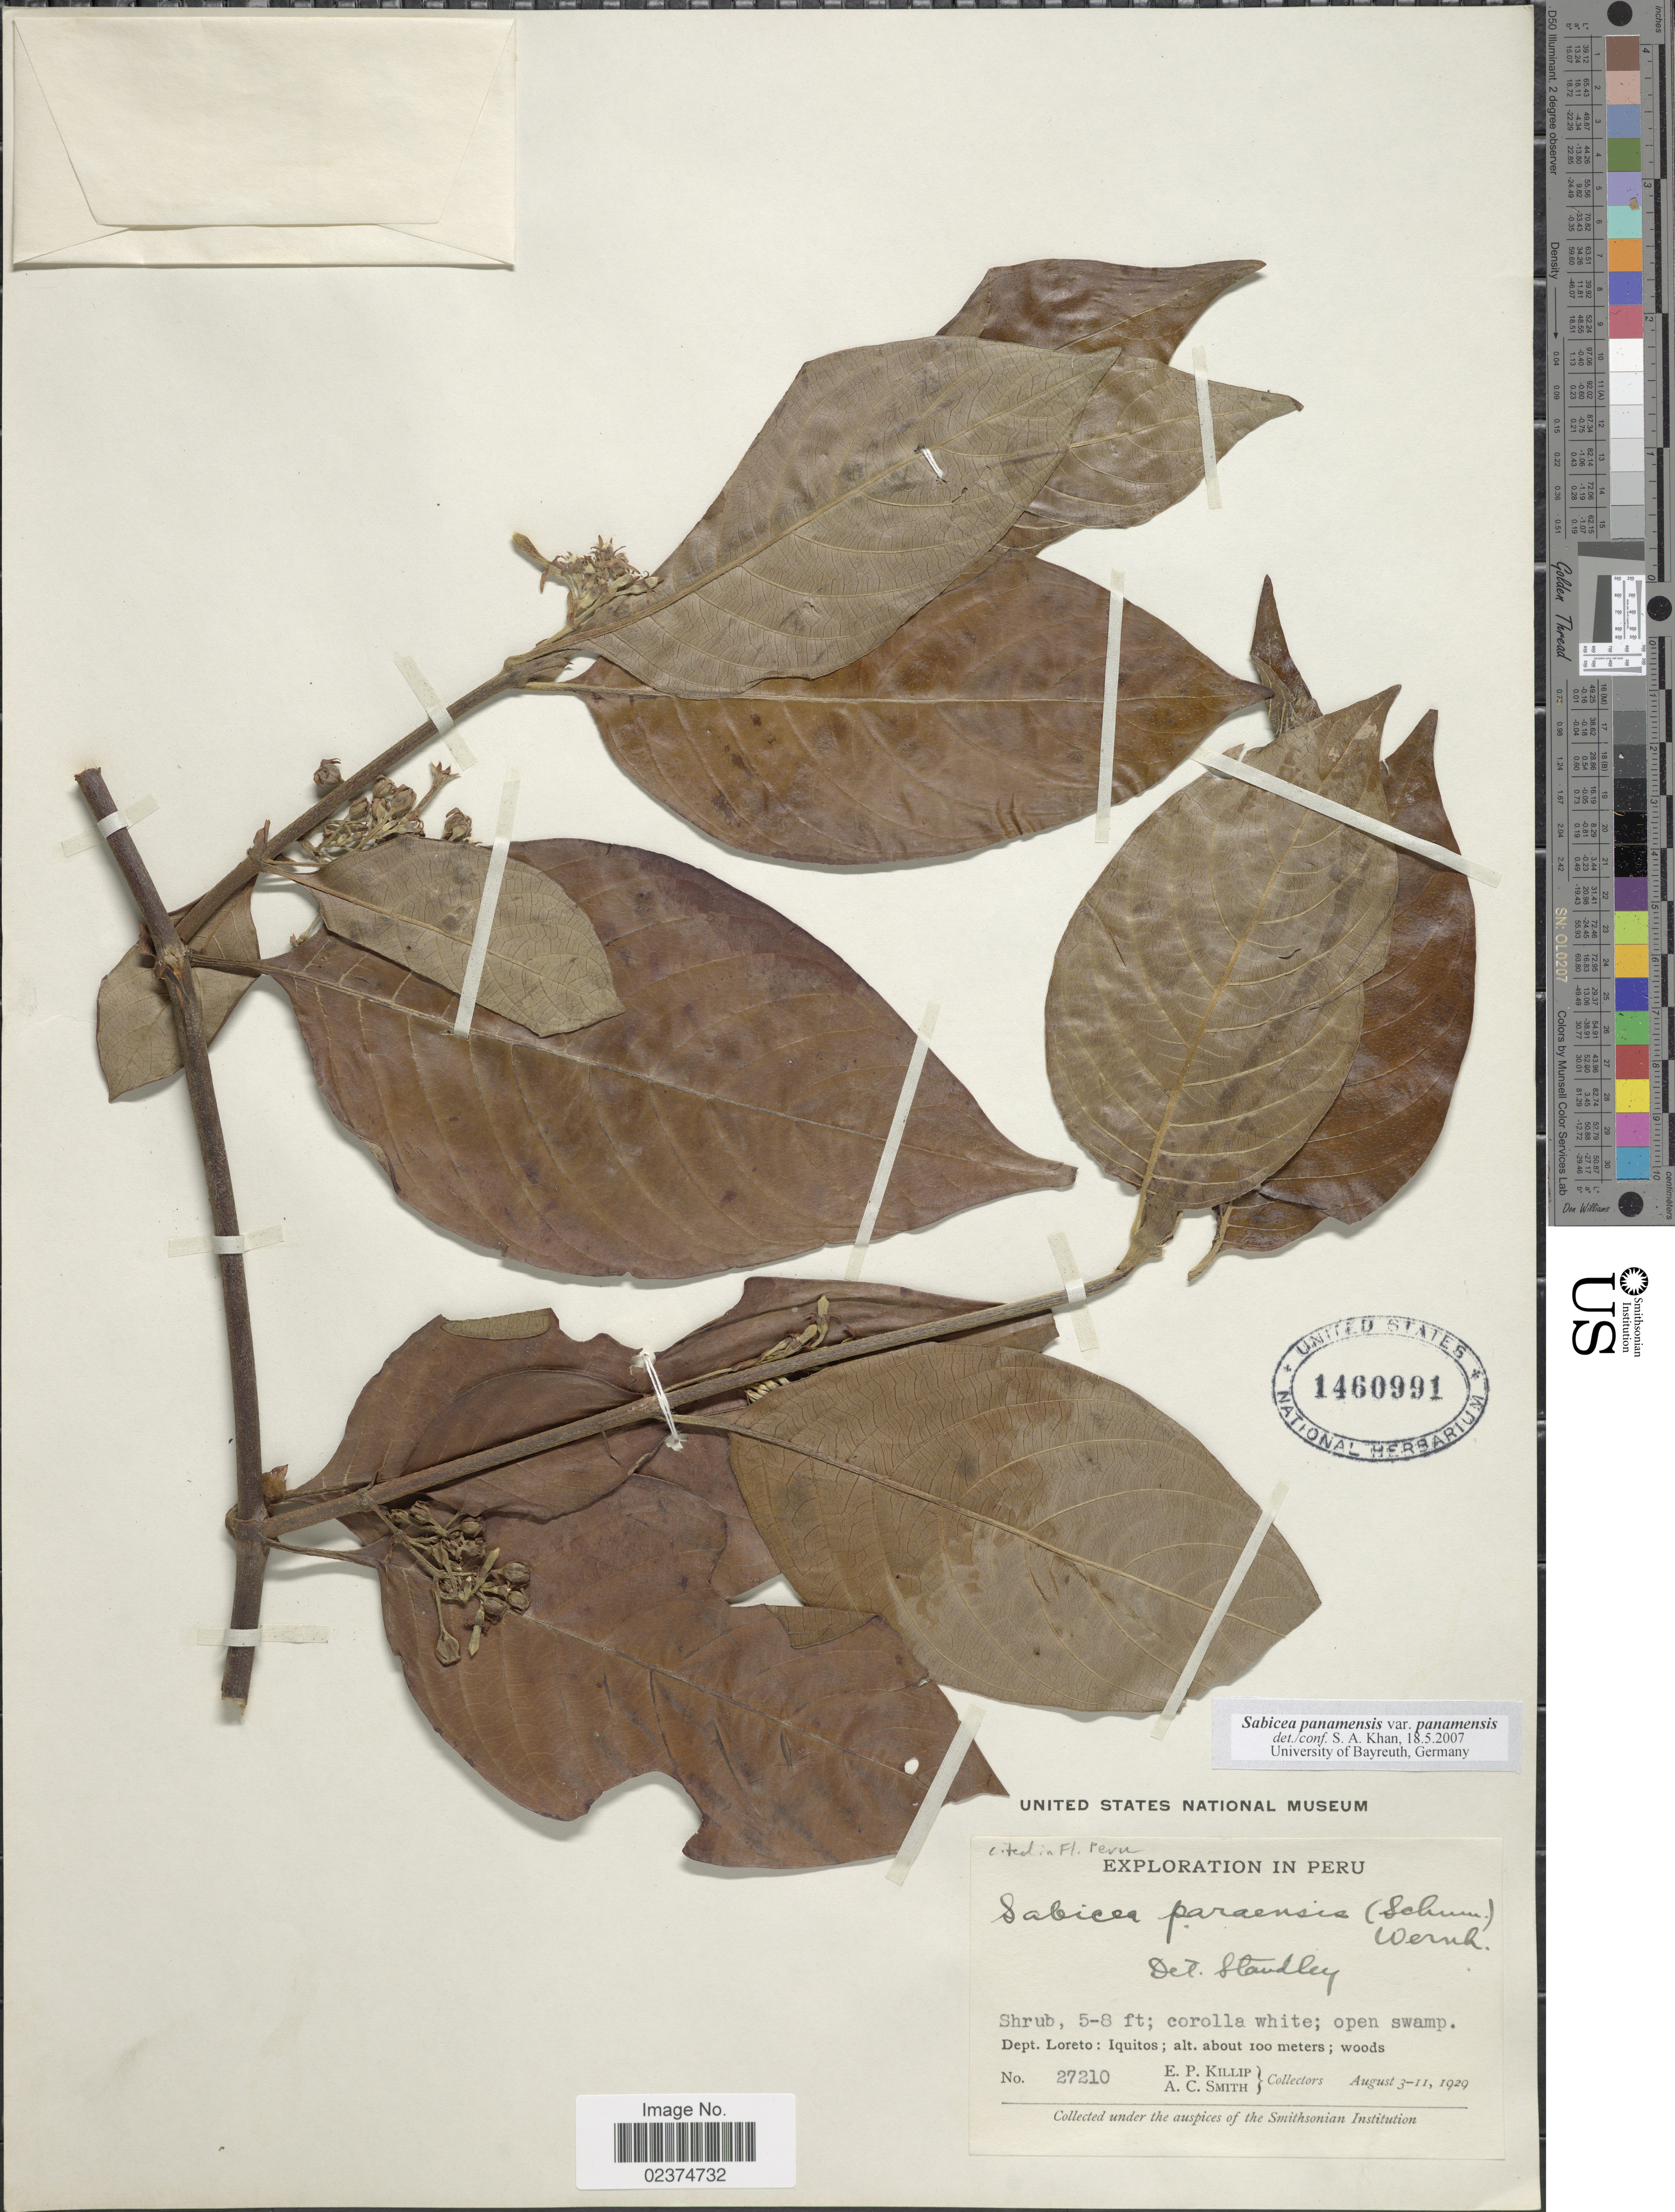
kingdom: Plantae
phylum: Tracheophyta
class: Magnoliopsida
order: Gentianales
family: Rubiaceae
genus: Sabicea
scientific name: Sabicea panamensis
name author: Wernham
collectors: E. P. Killip & A. C. Smith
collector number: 27210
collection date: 1929-08-03/1929-08-11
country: Peru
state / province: Loreto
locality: Iquitos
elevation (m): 100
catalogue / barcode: US 1460991